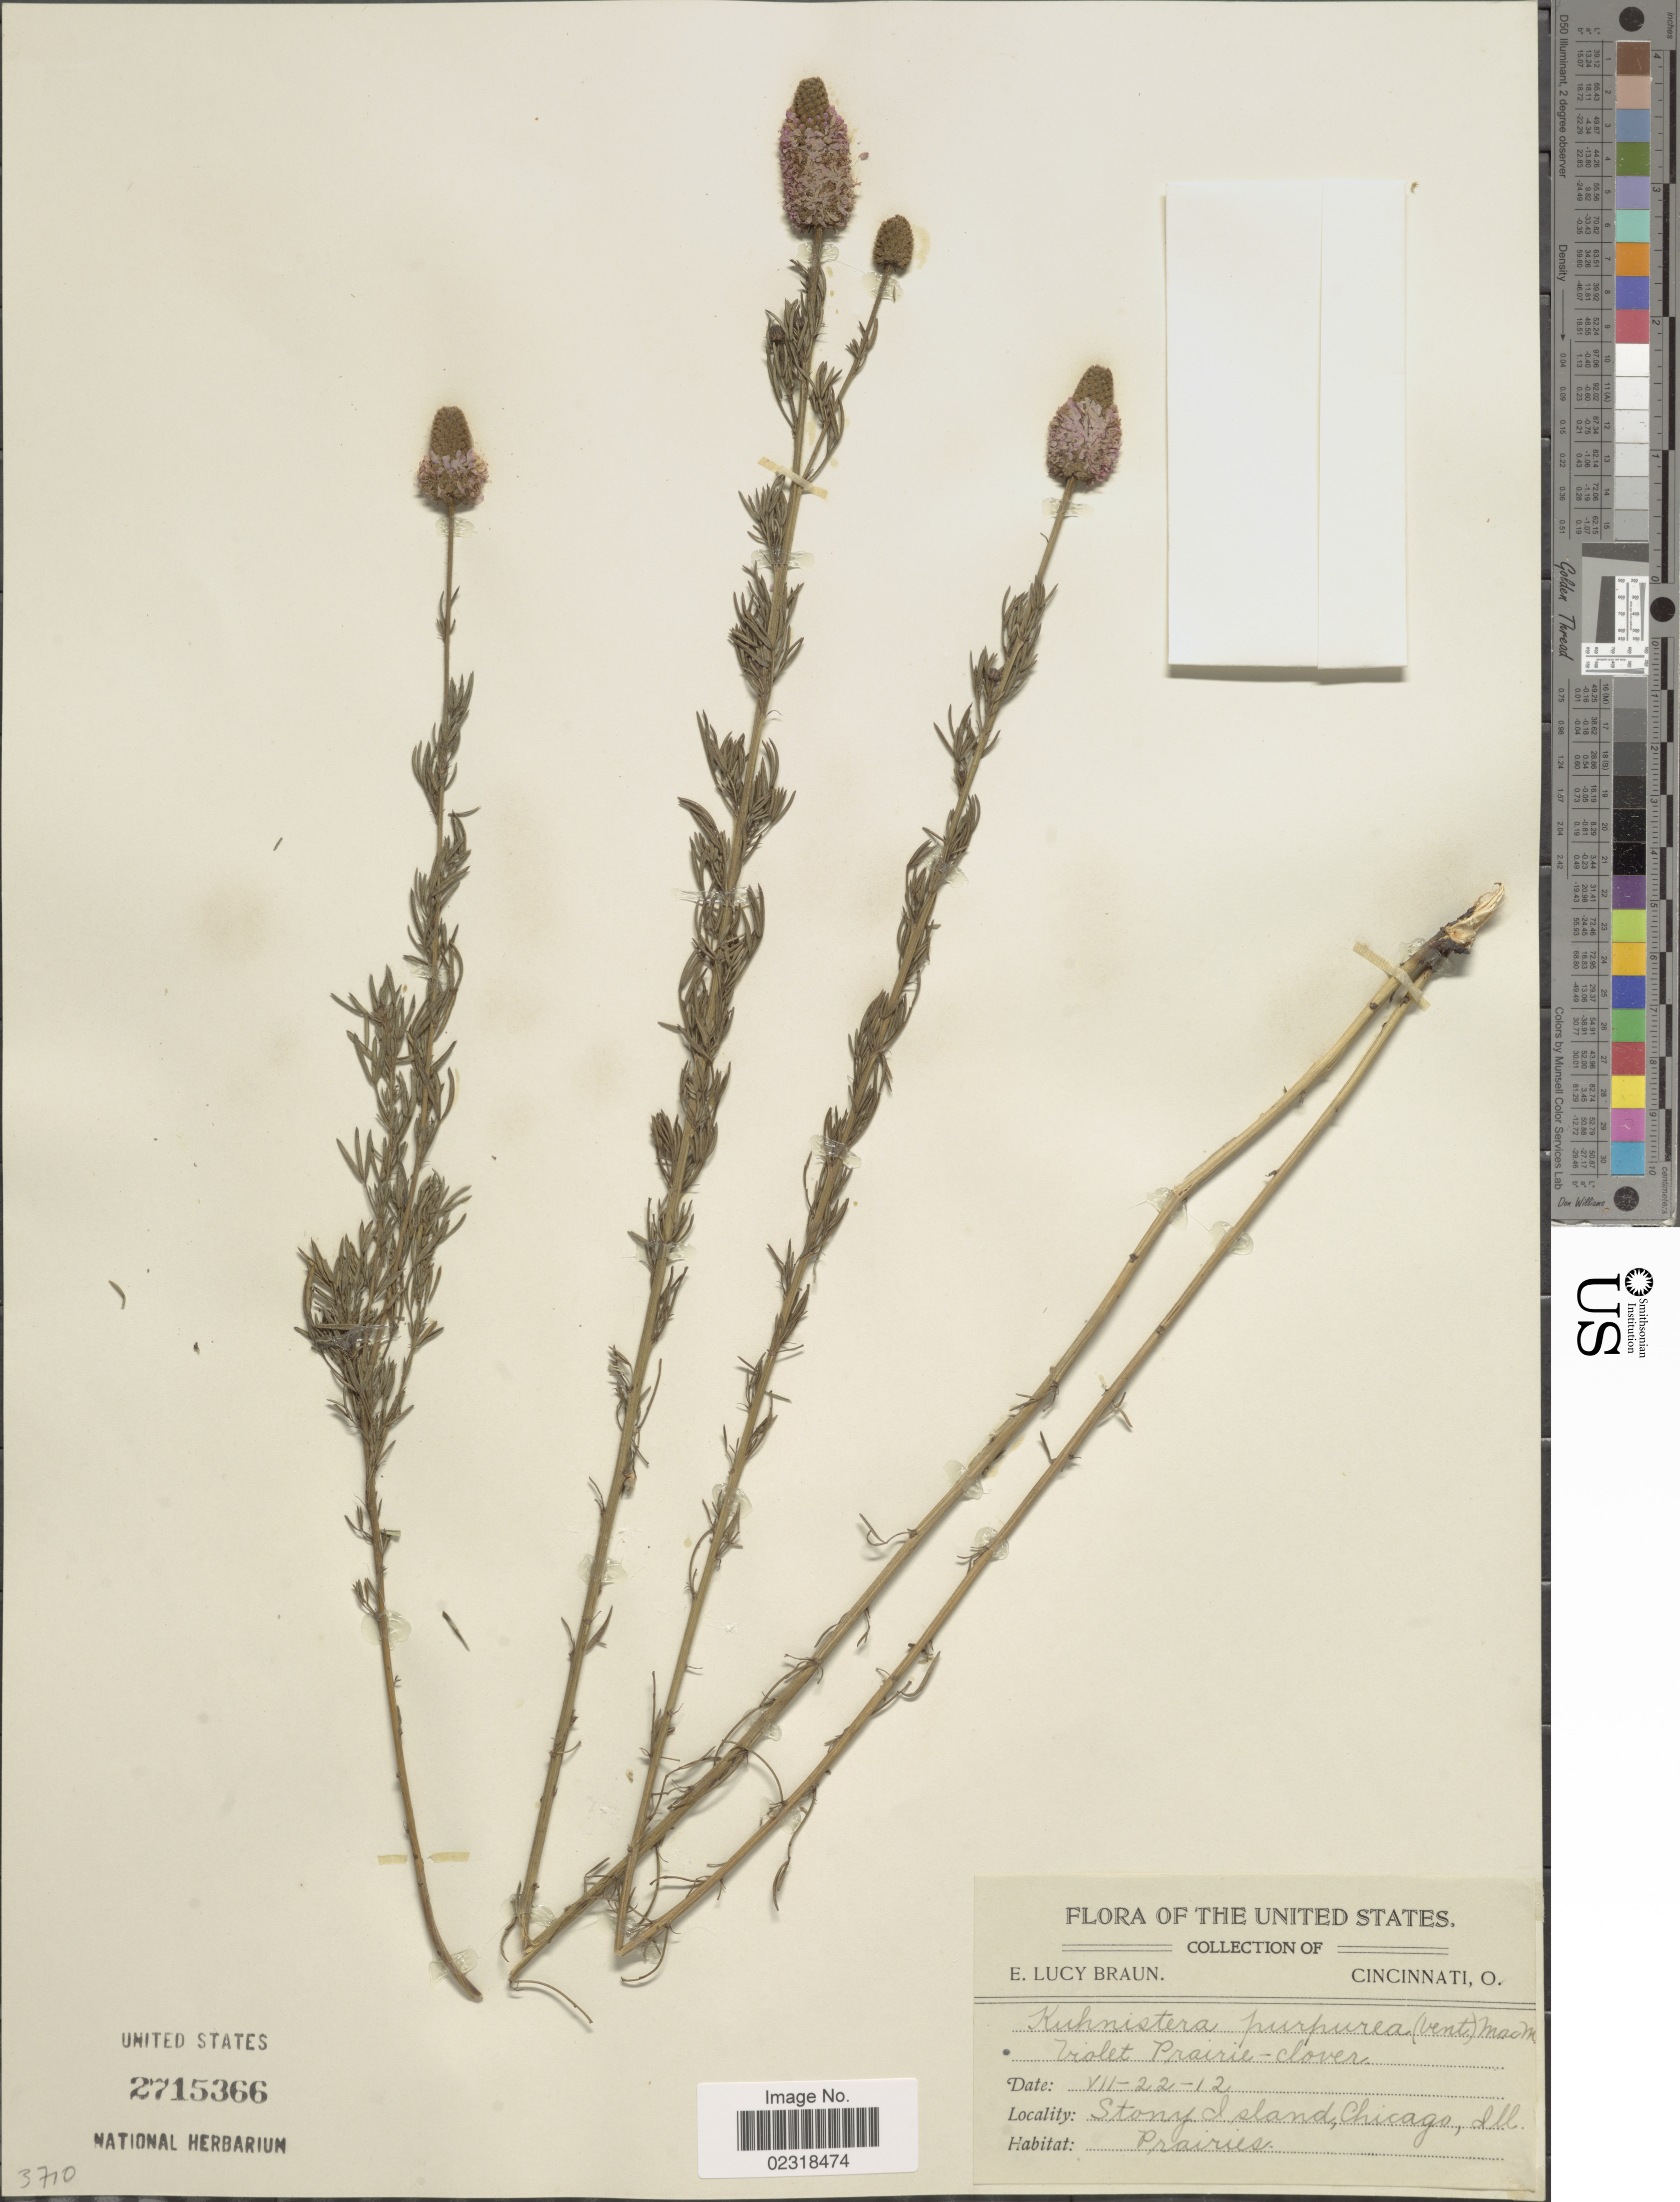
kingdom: Plantae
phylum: Tracheophyta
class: Magnoliopsida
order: Fabales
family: Fabaceae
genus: Dalea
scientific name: Dalea purpurea var. purpurea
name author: Vent.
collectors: E. L. Braun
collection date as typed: Transcribed d/m/y: 22/7/12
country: United States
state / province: Illinois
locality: Stony Island, Chicago, Ill.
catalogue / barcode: US 2715366